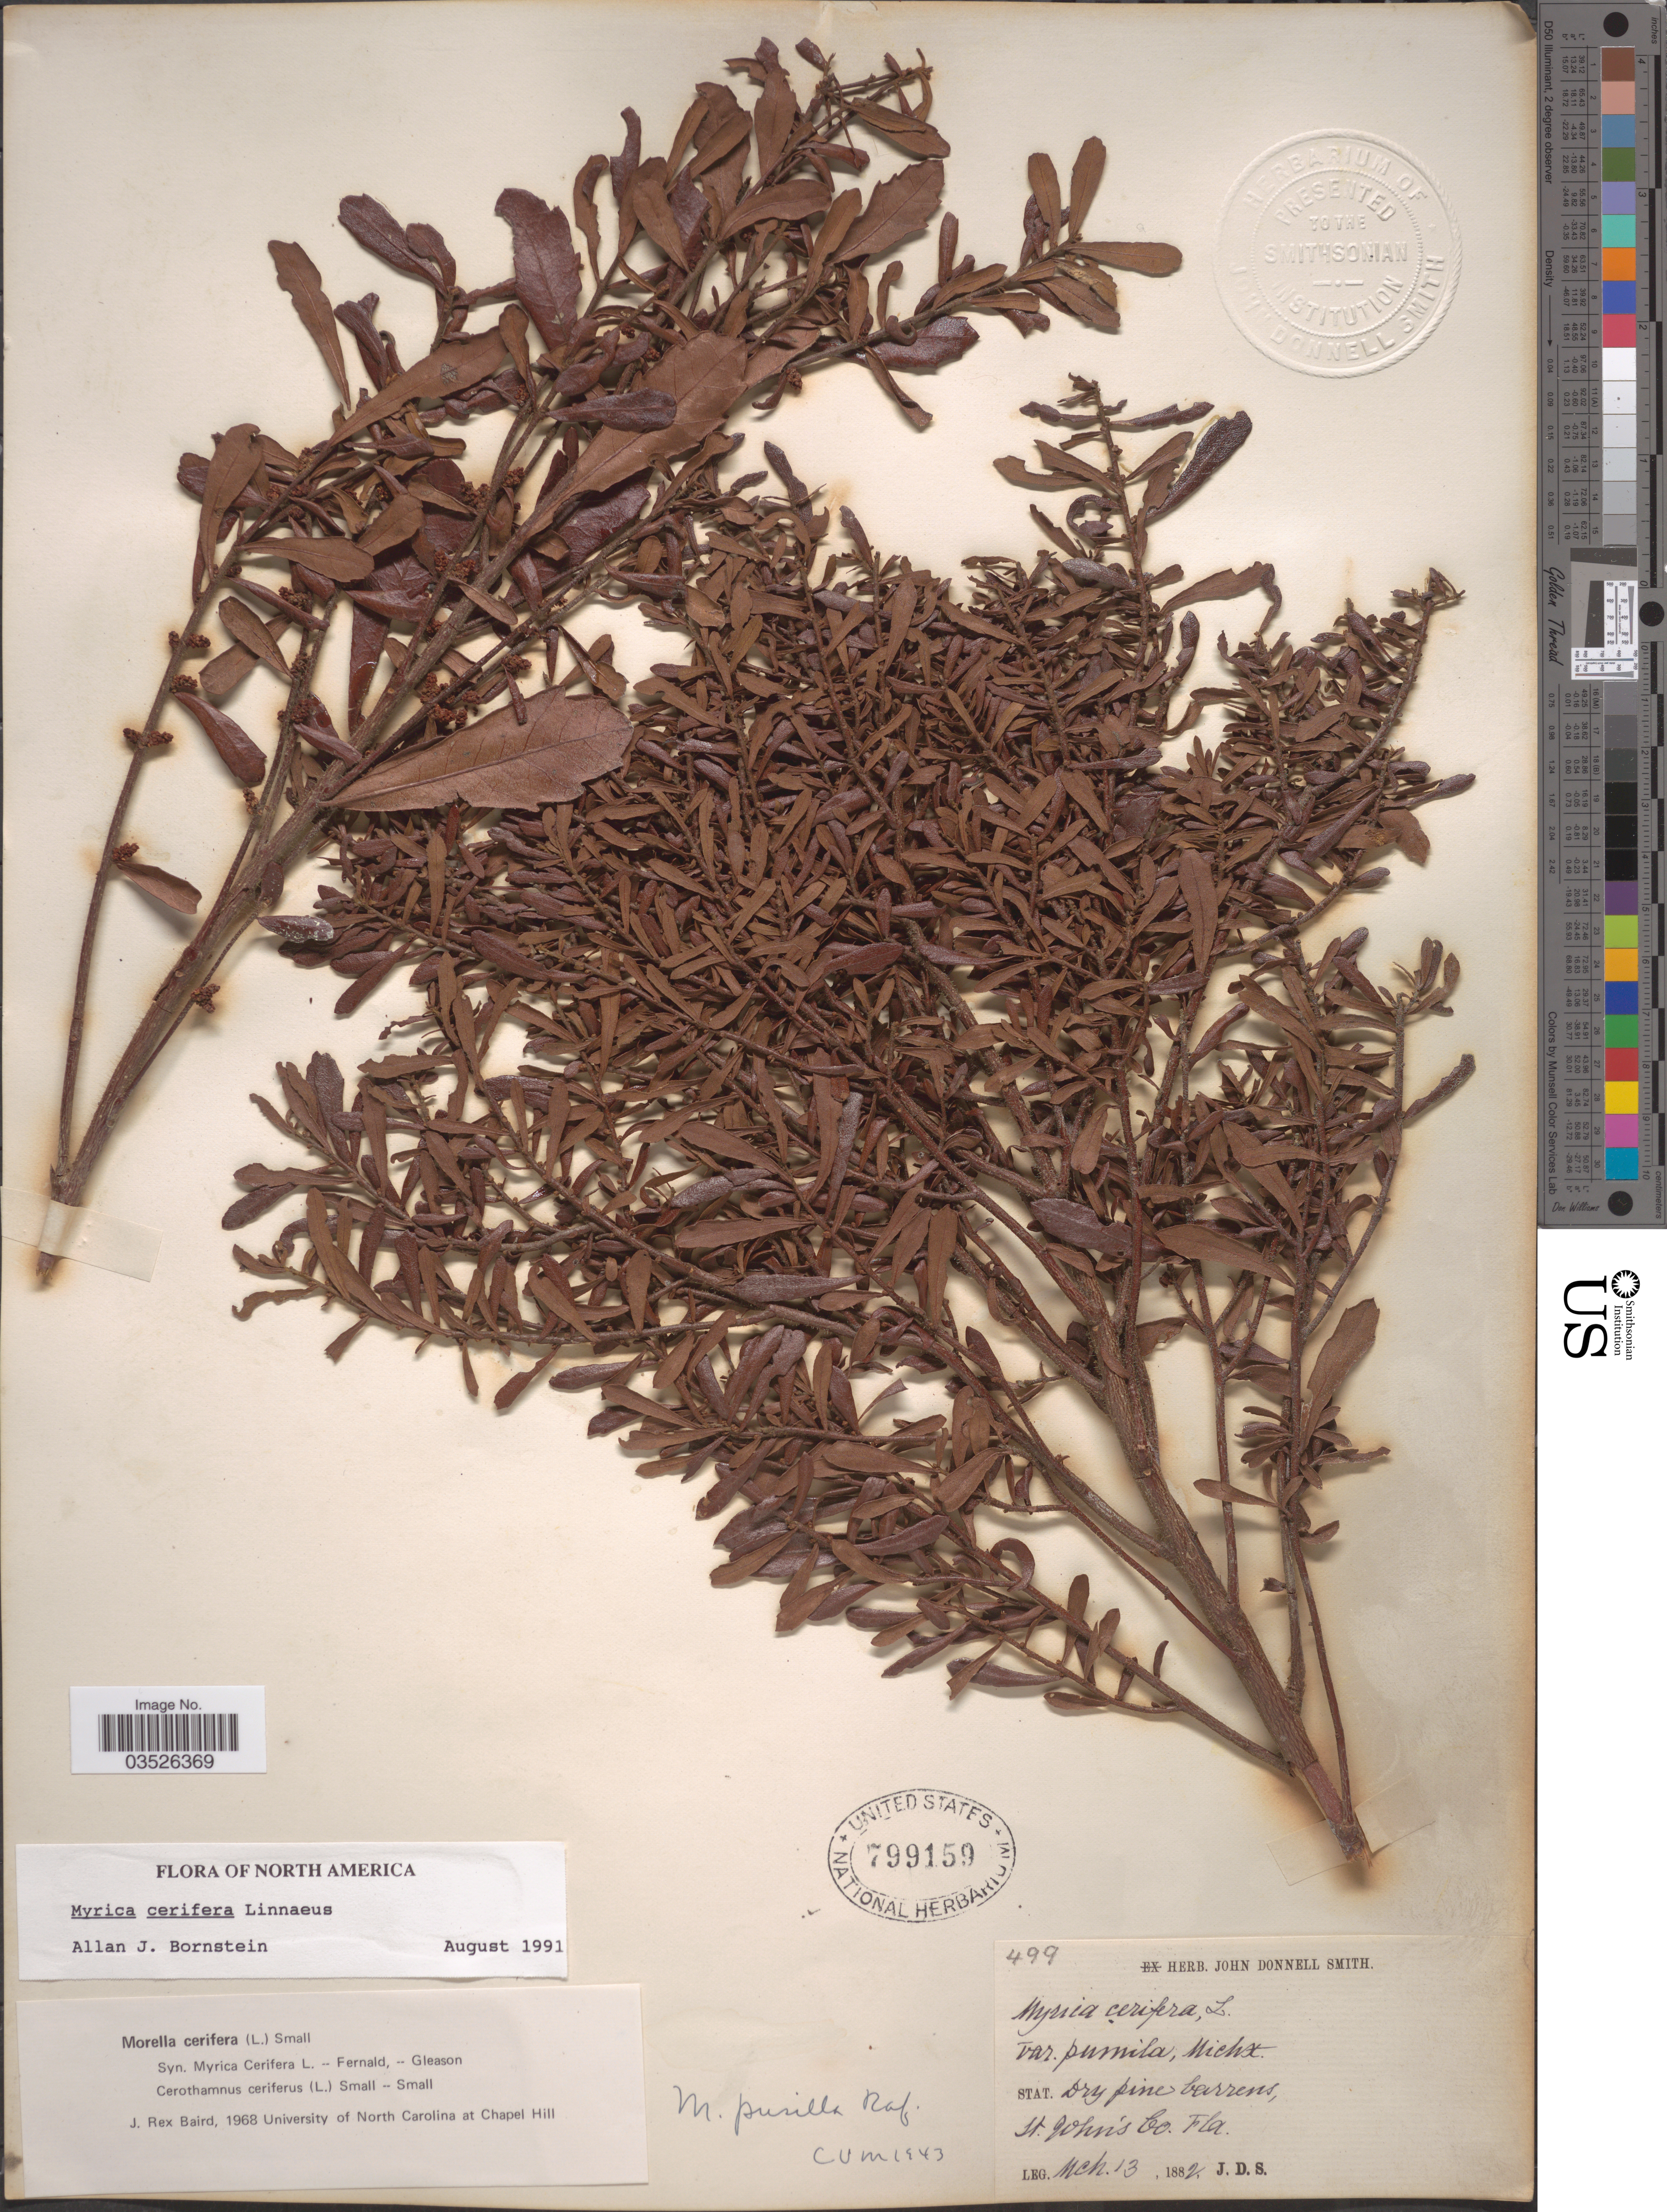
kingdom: Plantae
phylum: Tracheophyta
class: Magnoliopsida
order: Fagales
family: Myricaceae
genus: Morella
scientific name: Morella pumila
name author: (Michx.) Small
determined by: Strong, Mark T., (BOT), Smithsonian Institution - National Museum of Natural History (UNITED STATES)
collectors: J. Donnell Smith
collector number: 499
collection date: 1882-03-13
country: United States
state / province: Florida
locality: St. John's Co.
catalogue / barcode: US 799159